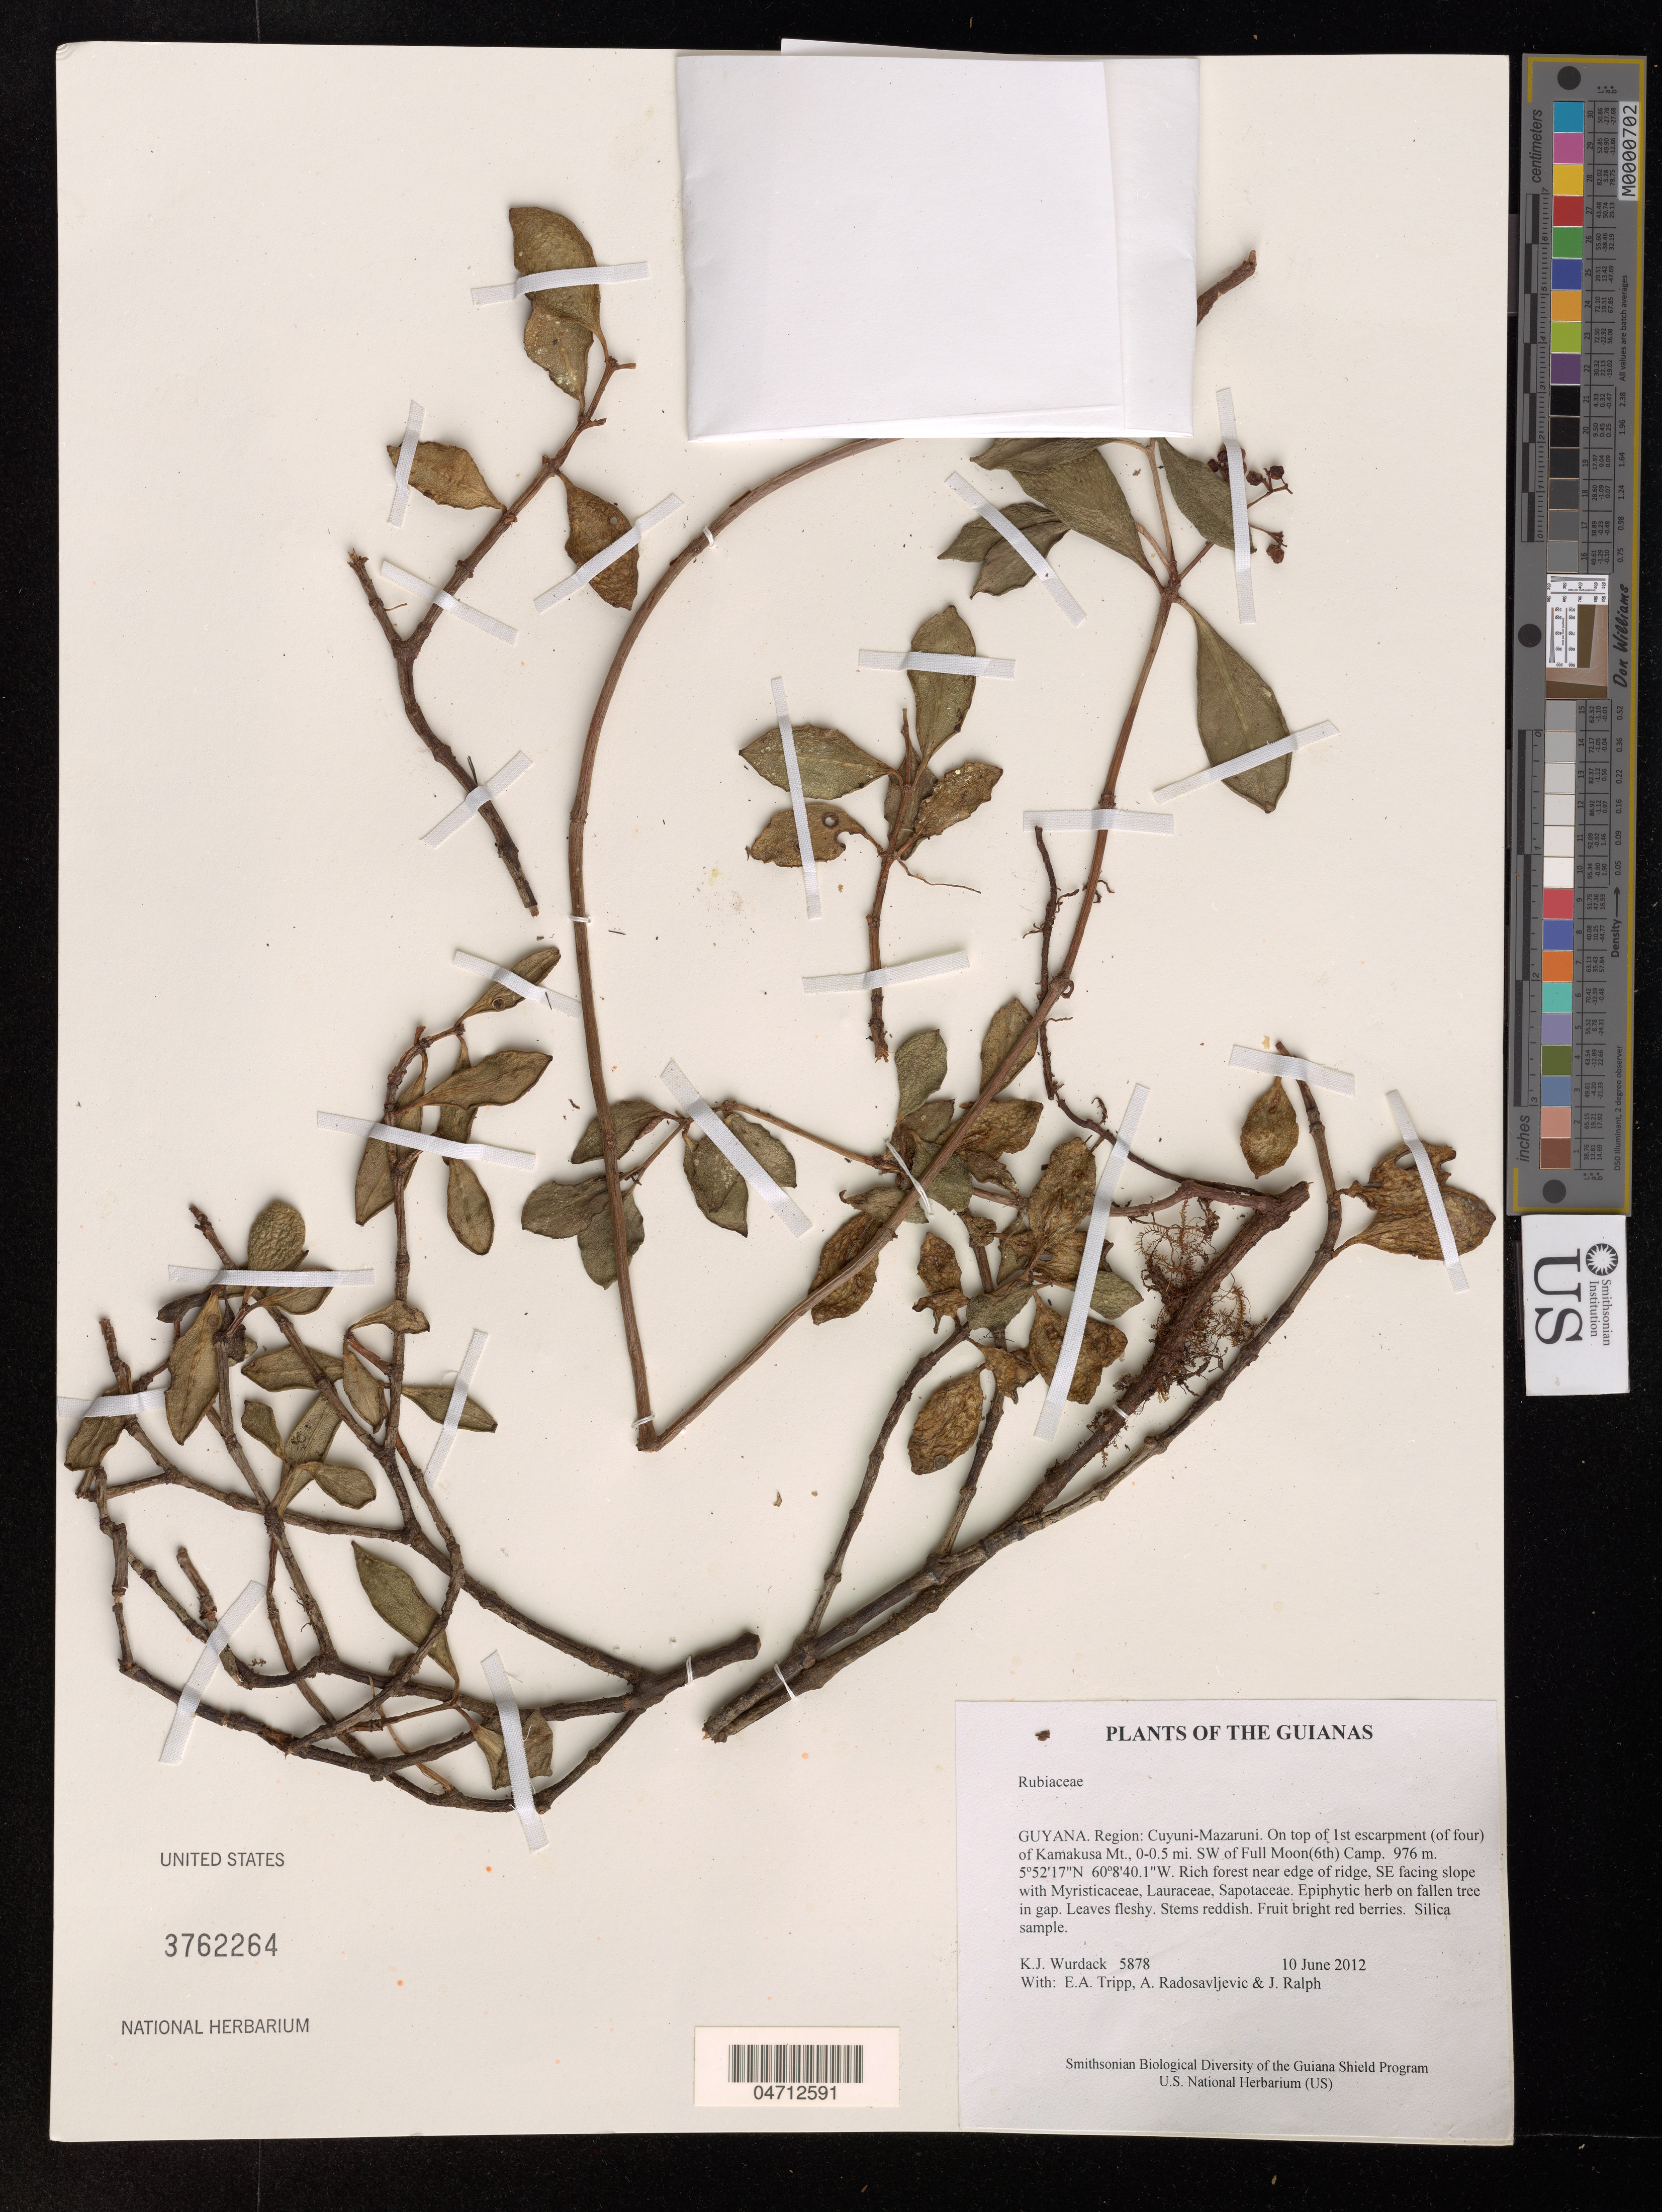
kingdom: Plantae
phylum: Tracheophyta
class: Magnoliopsida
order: Gentianales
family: Rubiaceae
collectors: K. Wurdack, E. Tripp, A. Radosavljevic & J. Ralph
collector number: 5878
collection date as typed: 10 June 2012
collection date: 2012-06-10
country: Guyana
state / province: Cuyuni-Mazaruni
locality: On top of 1st escarpment (of four) of Kamakusa Mt., 0-0.5 mi. SW of Full Moon(6th) Camp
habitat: Rich forest near edge of ridge, SE facing slope with Myristicaceae, Lauraceae, Sapotaceae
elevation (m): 976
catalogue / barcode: US 3762264